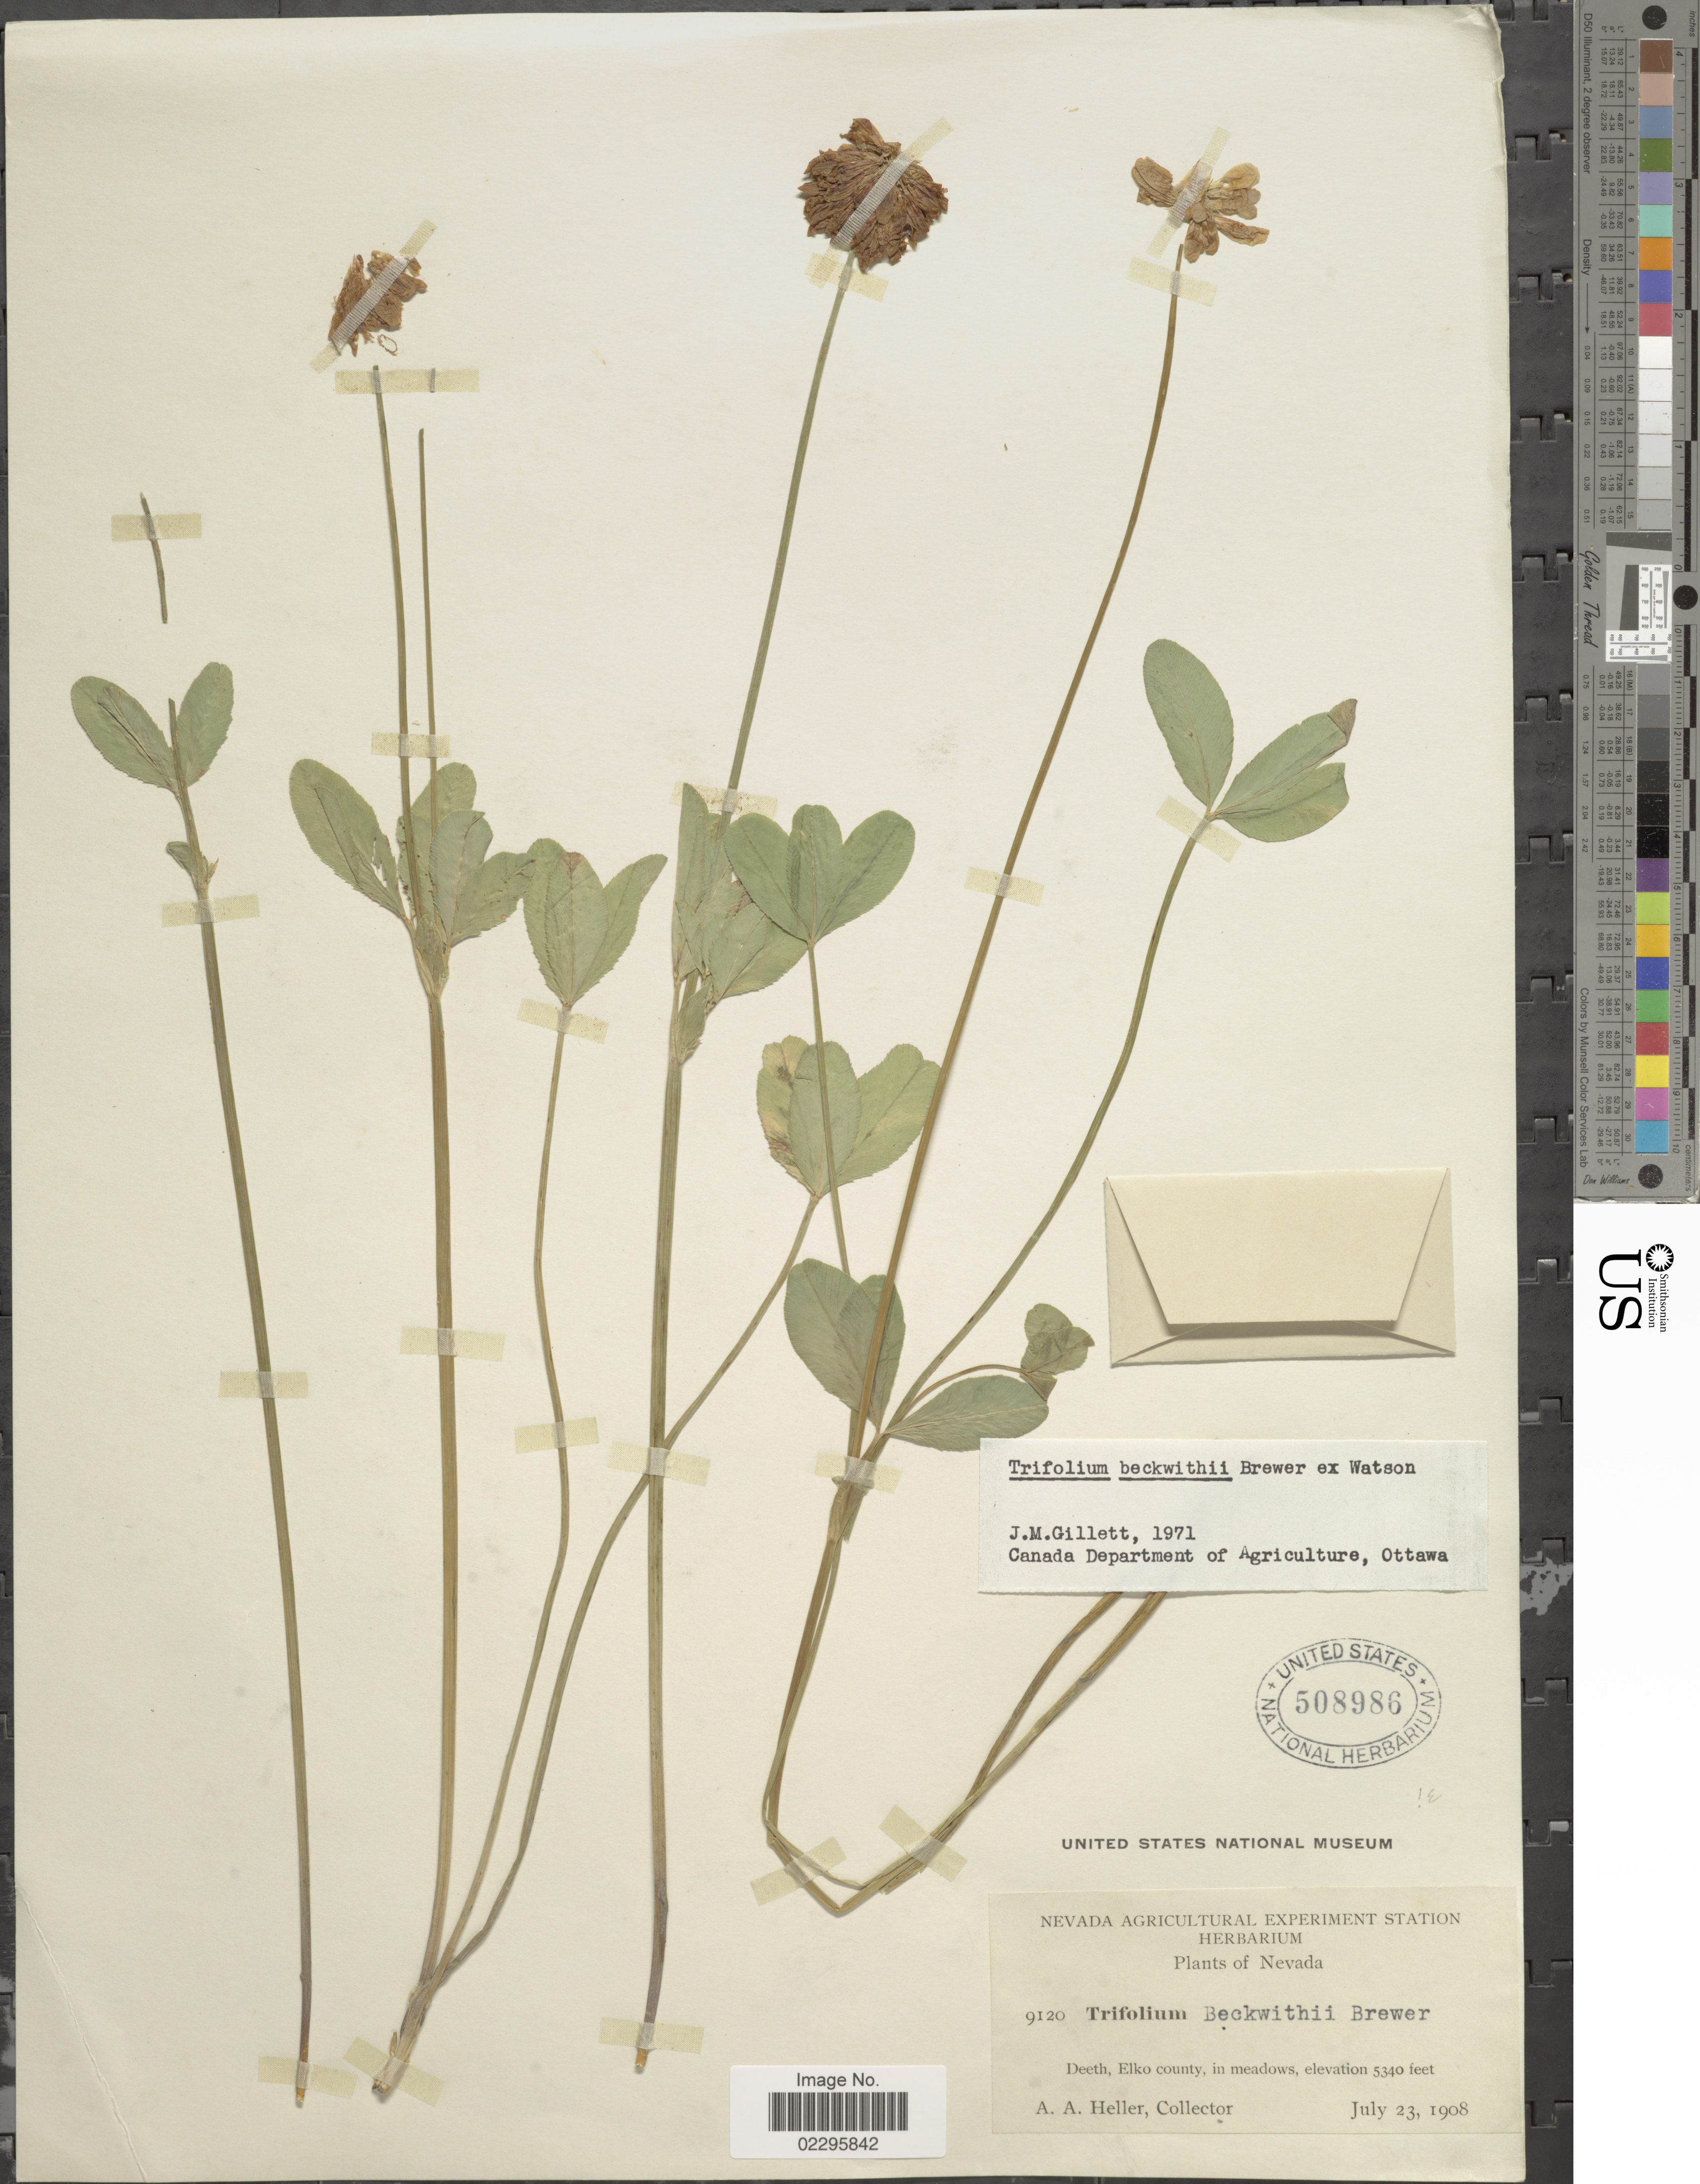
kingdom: Plantae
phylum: Tracheophyta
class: Magnoliopsida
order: Fabales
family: Fabaceae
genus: Trifolium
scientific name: Trifolium beckwithii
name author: S. Watson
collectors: A. A. Heller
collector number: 9120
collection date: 1908-07-23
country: United States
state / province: Nevada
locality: Deeth, Elko county, in meadows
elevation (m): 1628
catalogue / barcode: US 508986